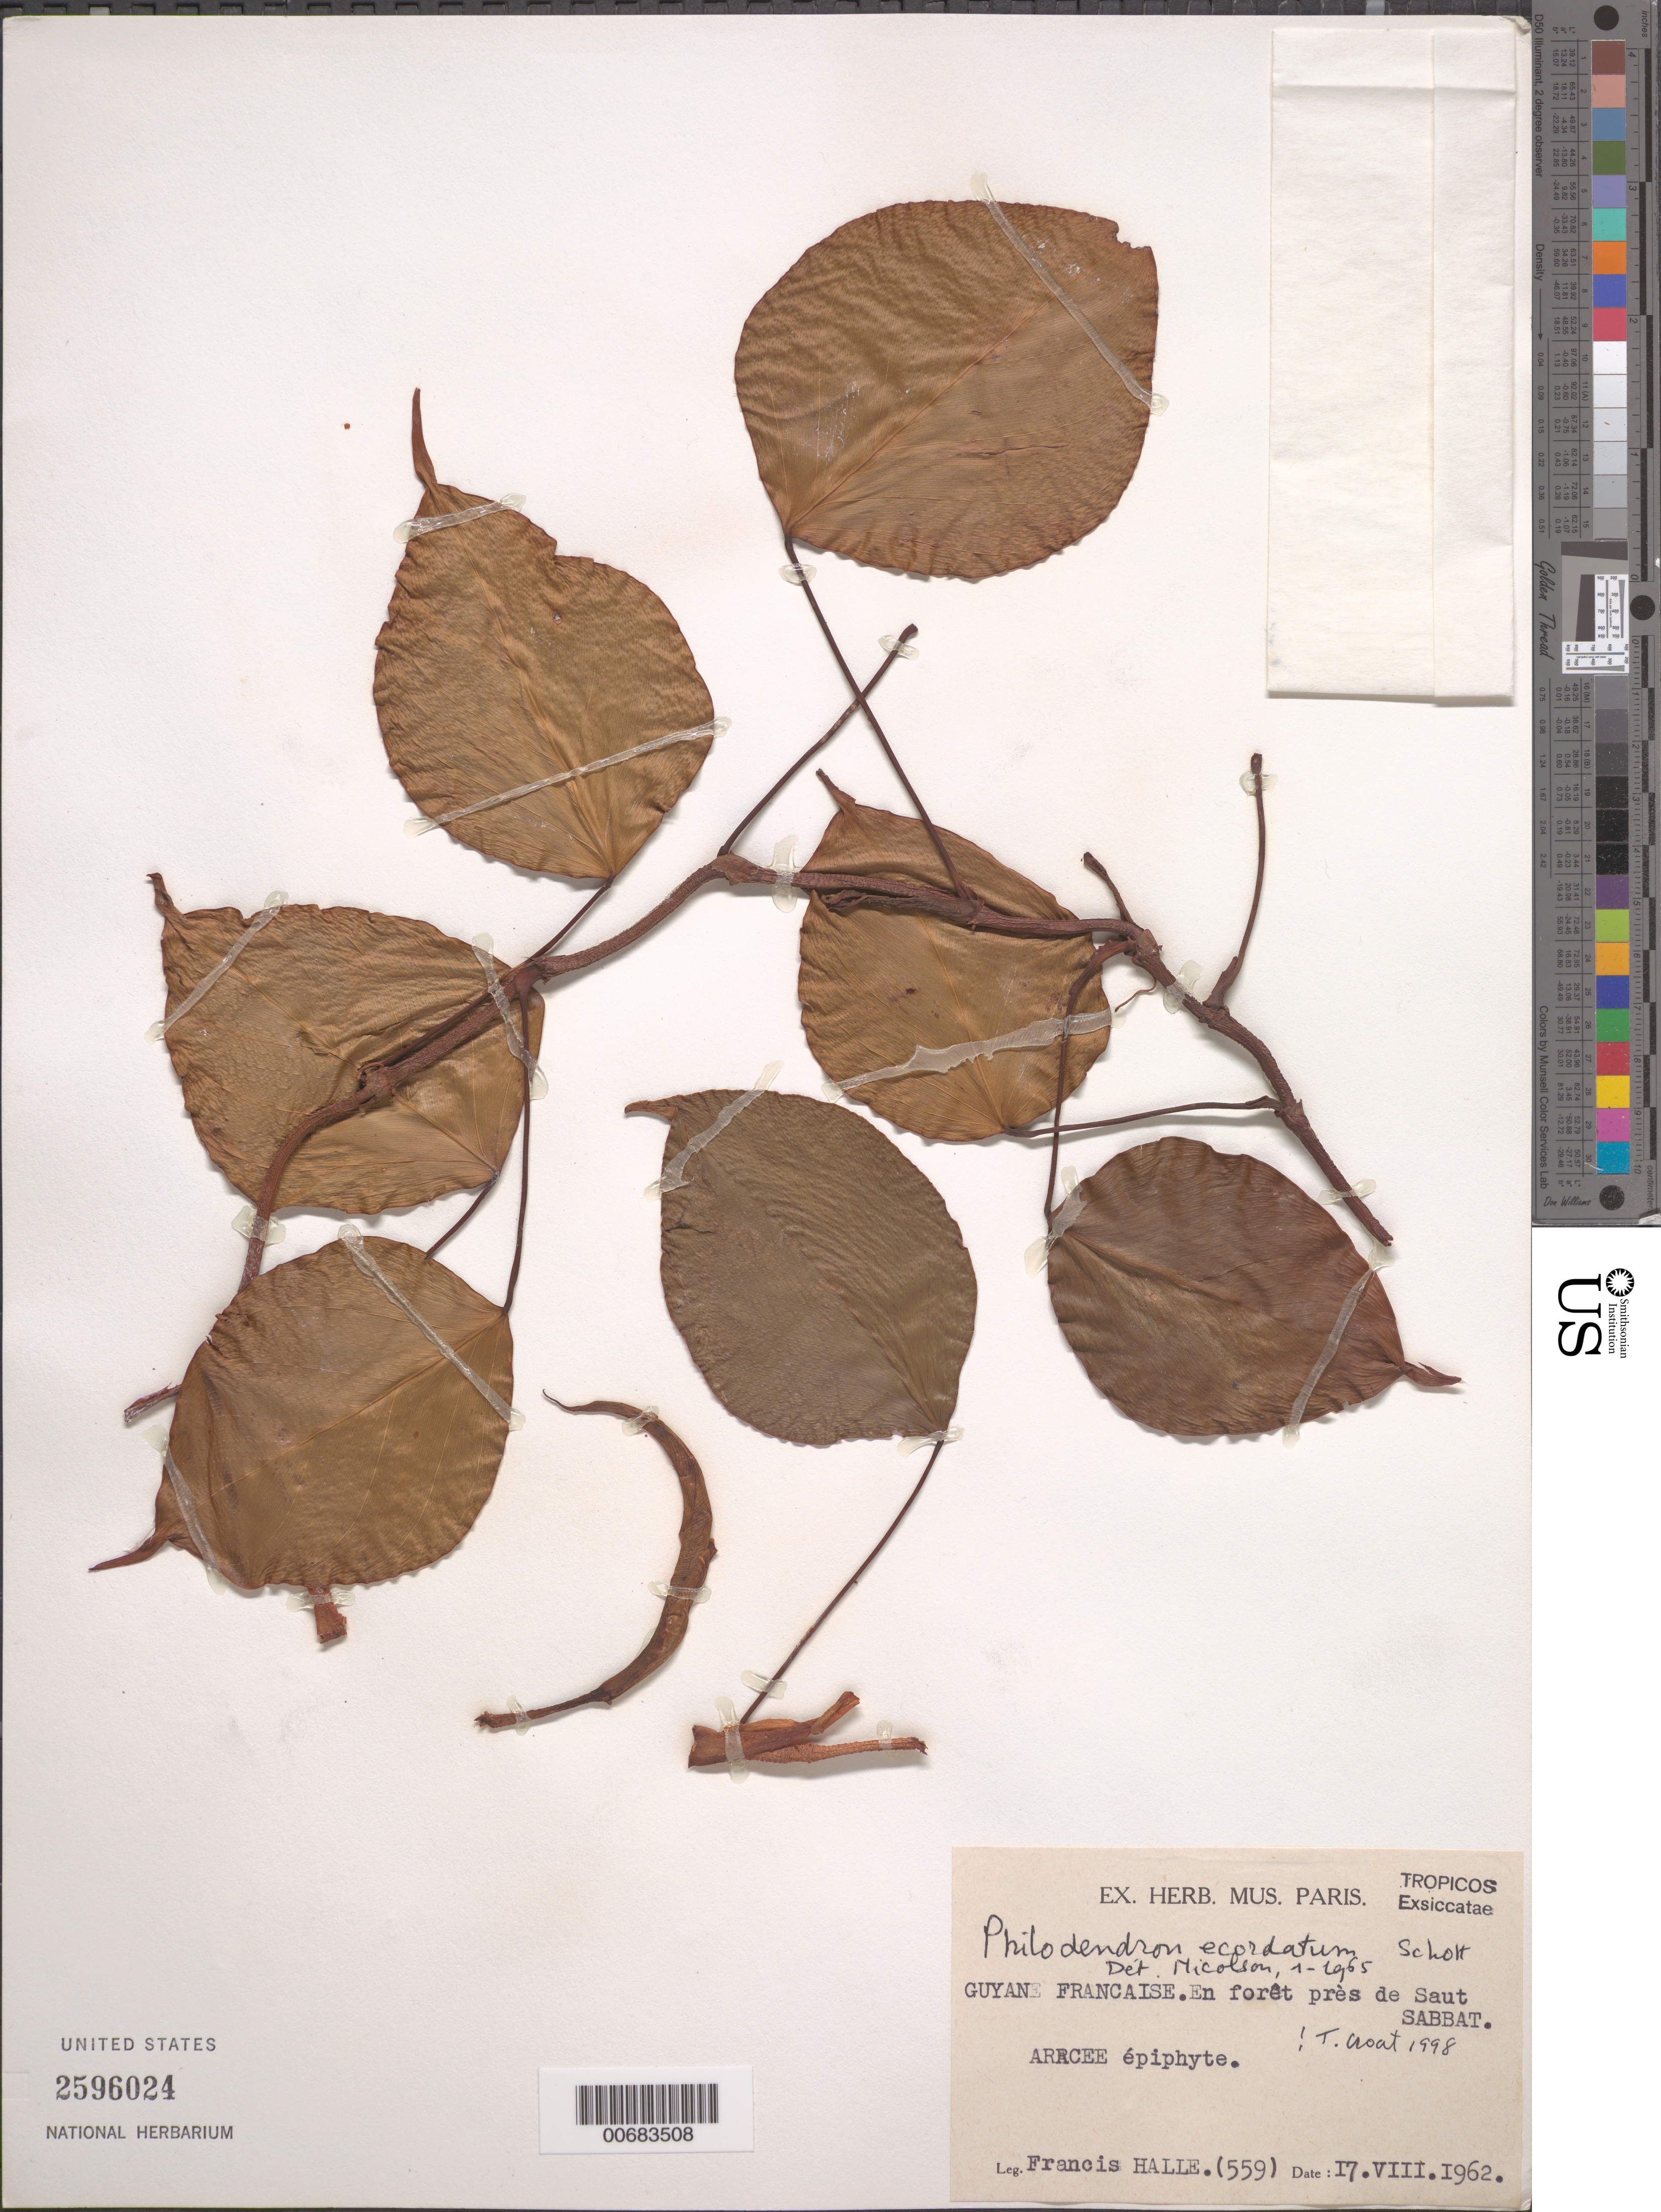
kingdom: Plantae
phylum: Tracheophyta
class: Liliopsida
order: Alismatales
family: Araceae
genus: Philodendron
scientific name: Philodendron ecordatum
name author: Schott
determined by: Croat, Thomas B., Missouri Botanical Garden (MO)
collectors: F. Hallé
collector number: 559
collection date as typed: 17-Aug-62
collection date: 1962-08-17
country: French Guiana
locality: Rivière Mana, Saut Sabbat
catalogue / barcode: US 2596024